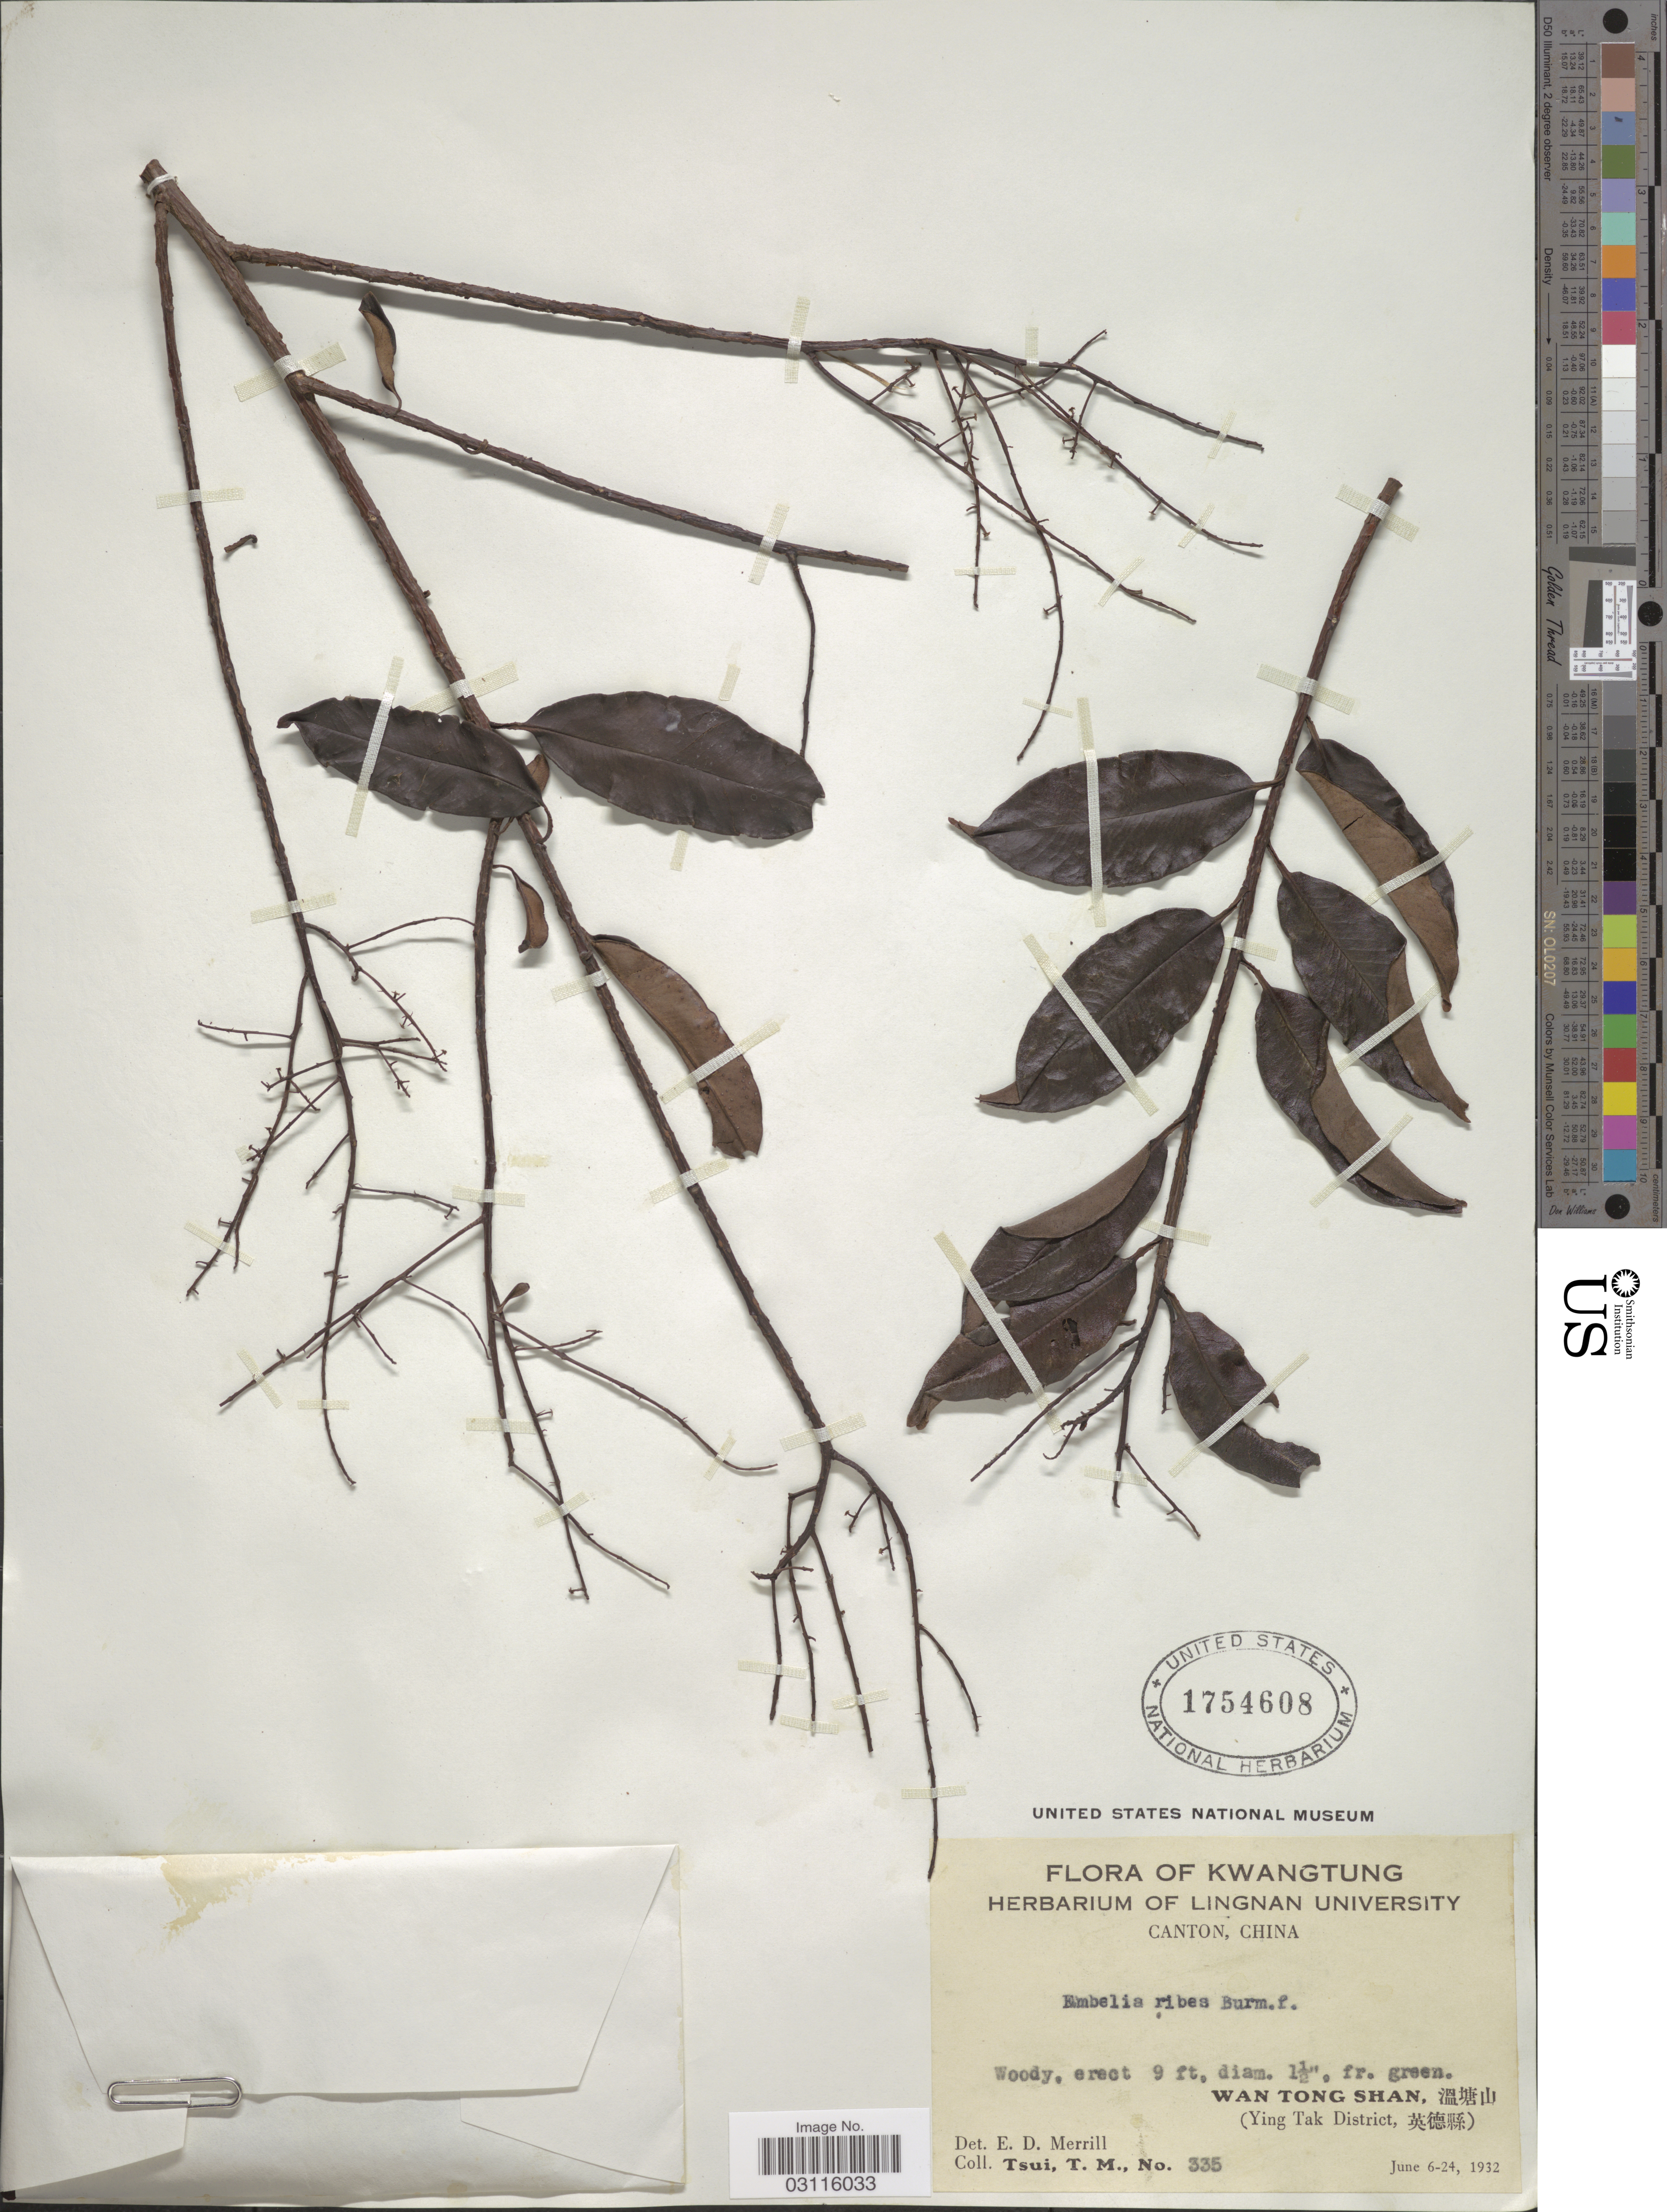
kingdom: Plantae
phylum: Tracheophyta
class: Magnoliopsida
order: Ericales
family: Primulaceae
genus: Embelia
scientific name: Embelia ribes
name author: Burm. f.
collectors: T. Tsui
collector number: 335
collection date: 1932-06-06/1932-06-24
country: China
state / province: Guangdong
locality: Kwangtung, Wan Tong Shan, X, (Ying Tak District, X).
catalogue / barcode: US 1754608